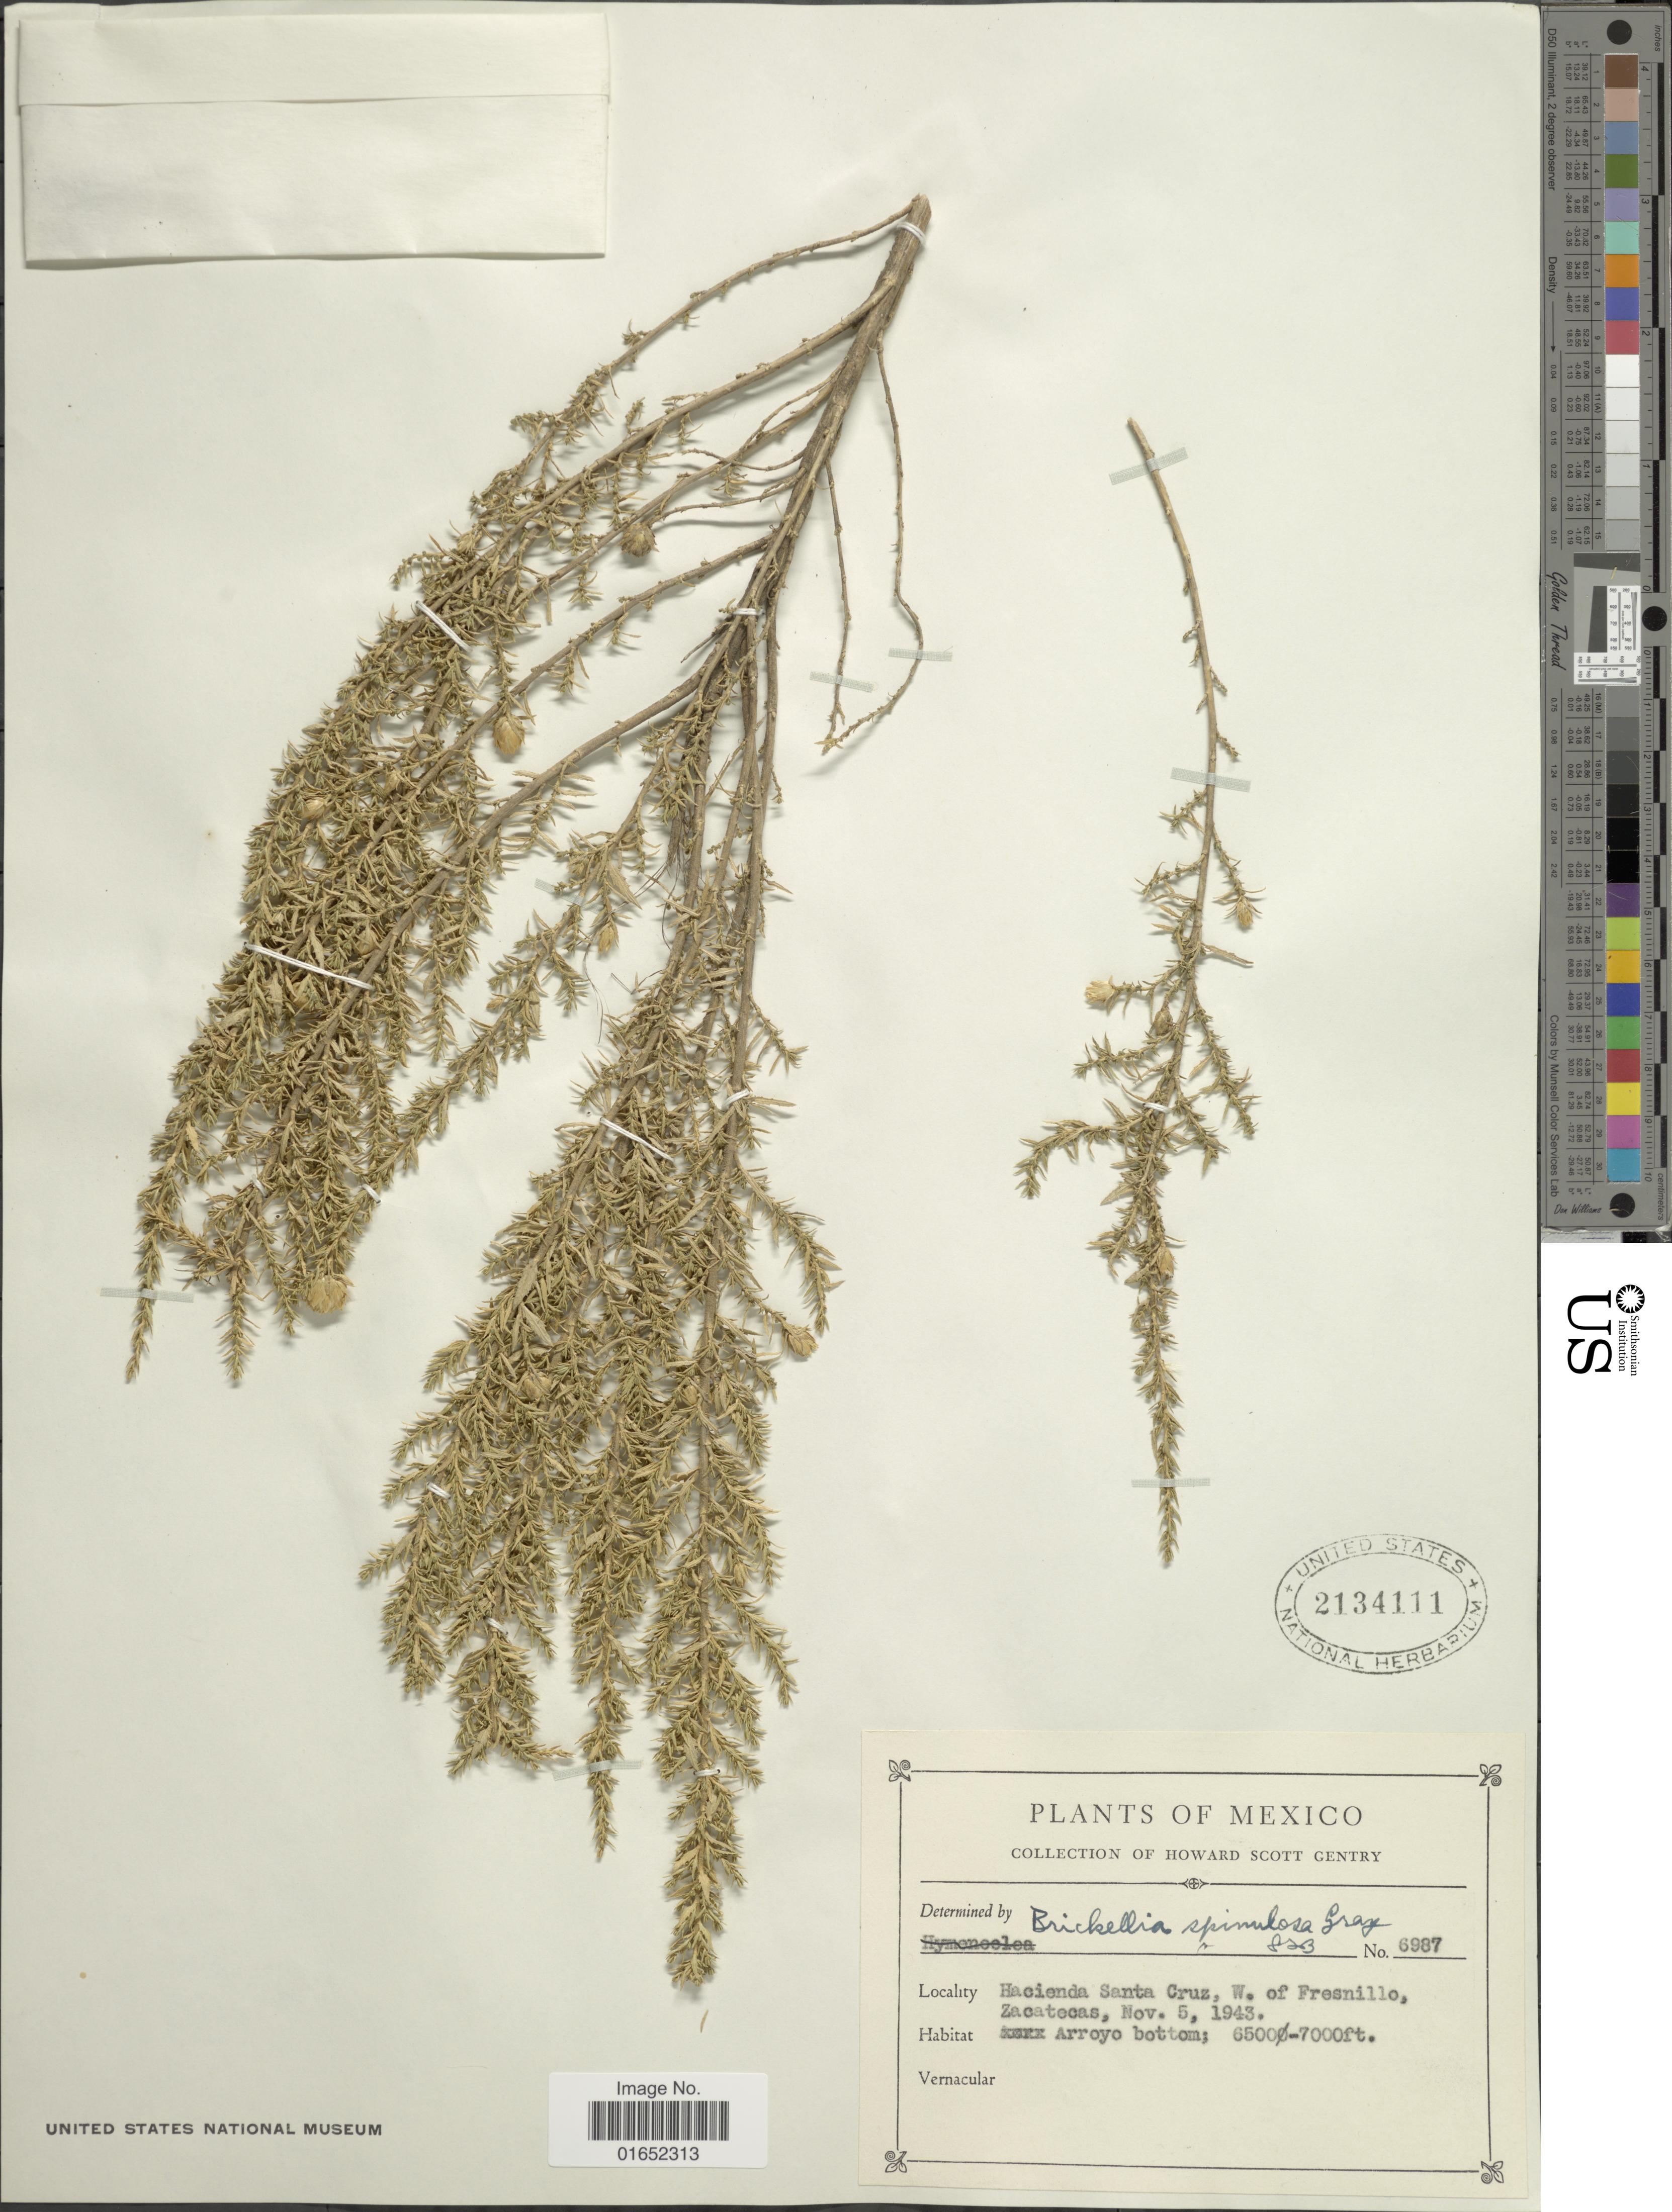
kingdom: Plantae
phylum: Tracheophyta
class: Magnoliopsida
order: Asterales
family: Asteraceae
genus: Brickellia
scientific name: Brickellia spinulosa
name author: (A. Gray) A. Gray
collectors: H. S. Gentry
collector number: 6987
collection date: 1943-11-05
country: Mexico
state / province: Zacatecas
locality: Hacienda Santa Cruz, W. of Fresnillo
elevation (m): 1981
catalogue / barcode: US 2134111